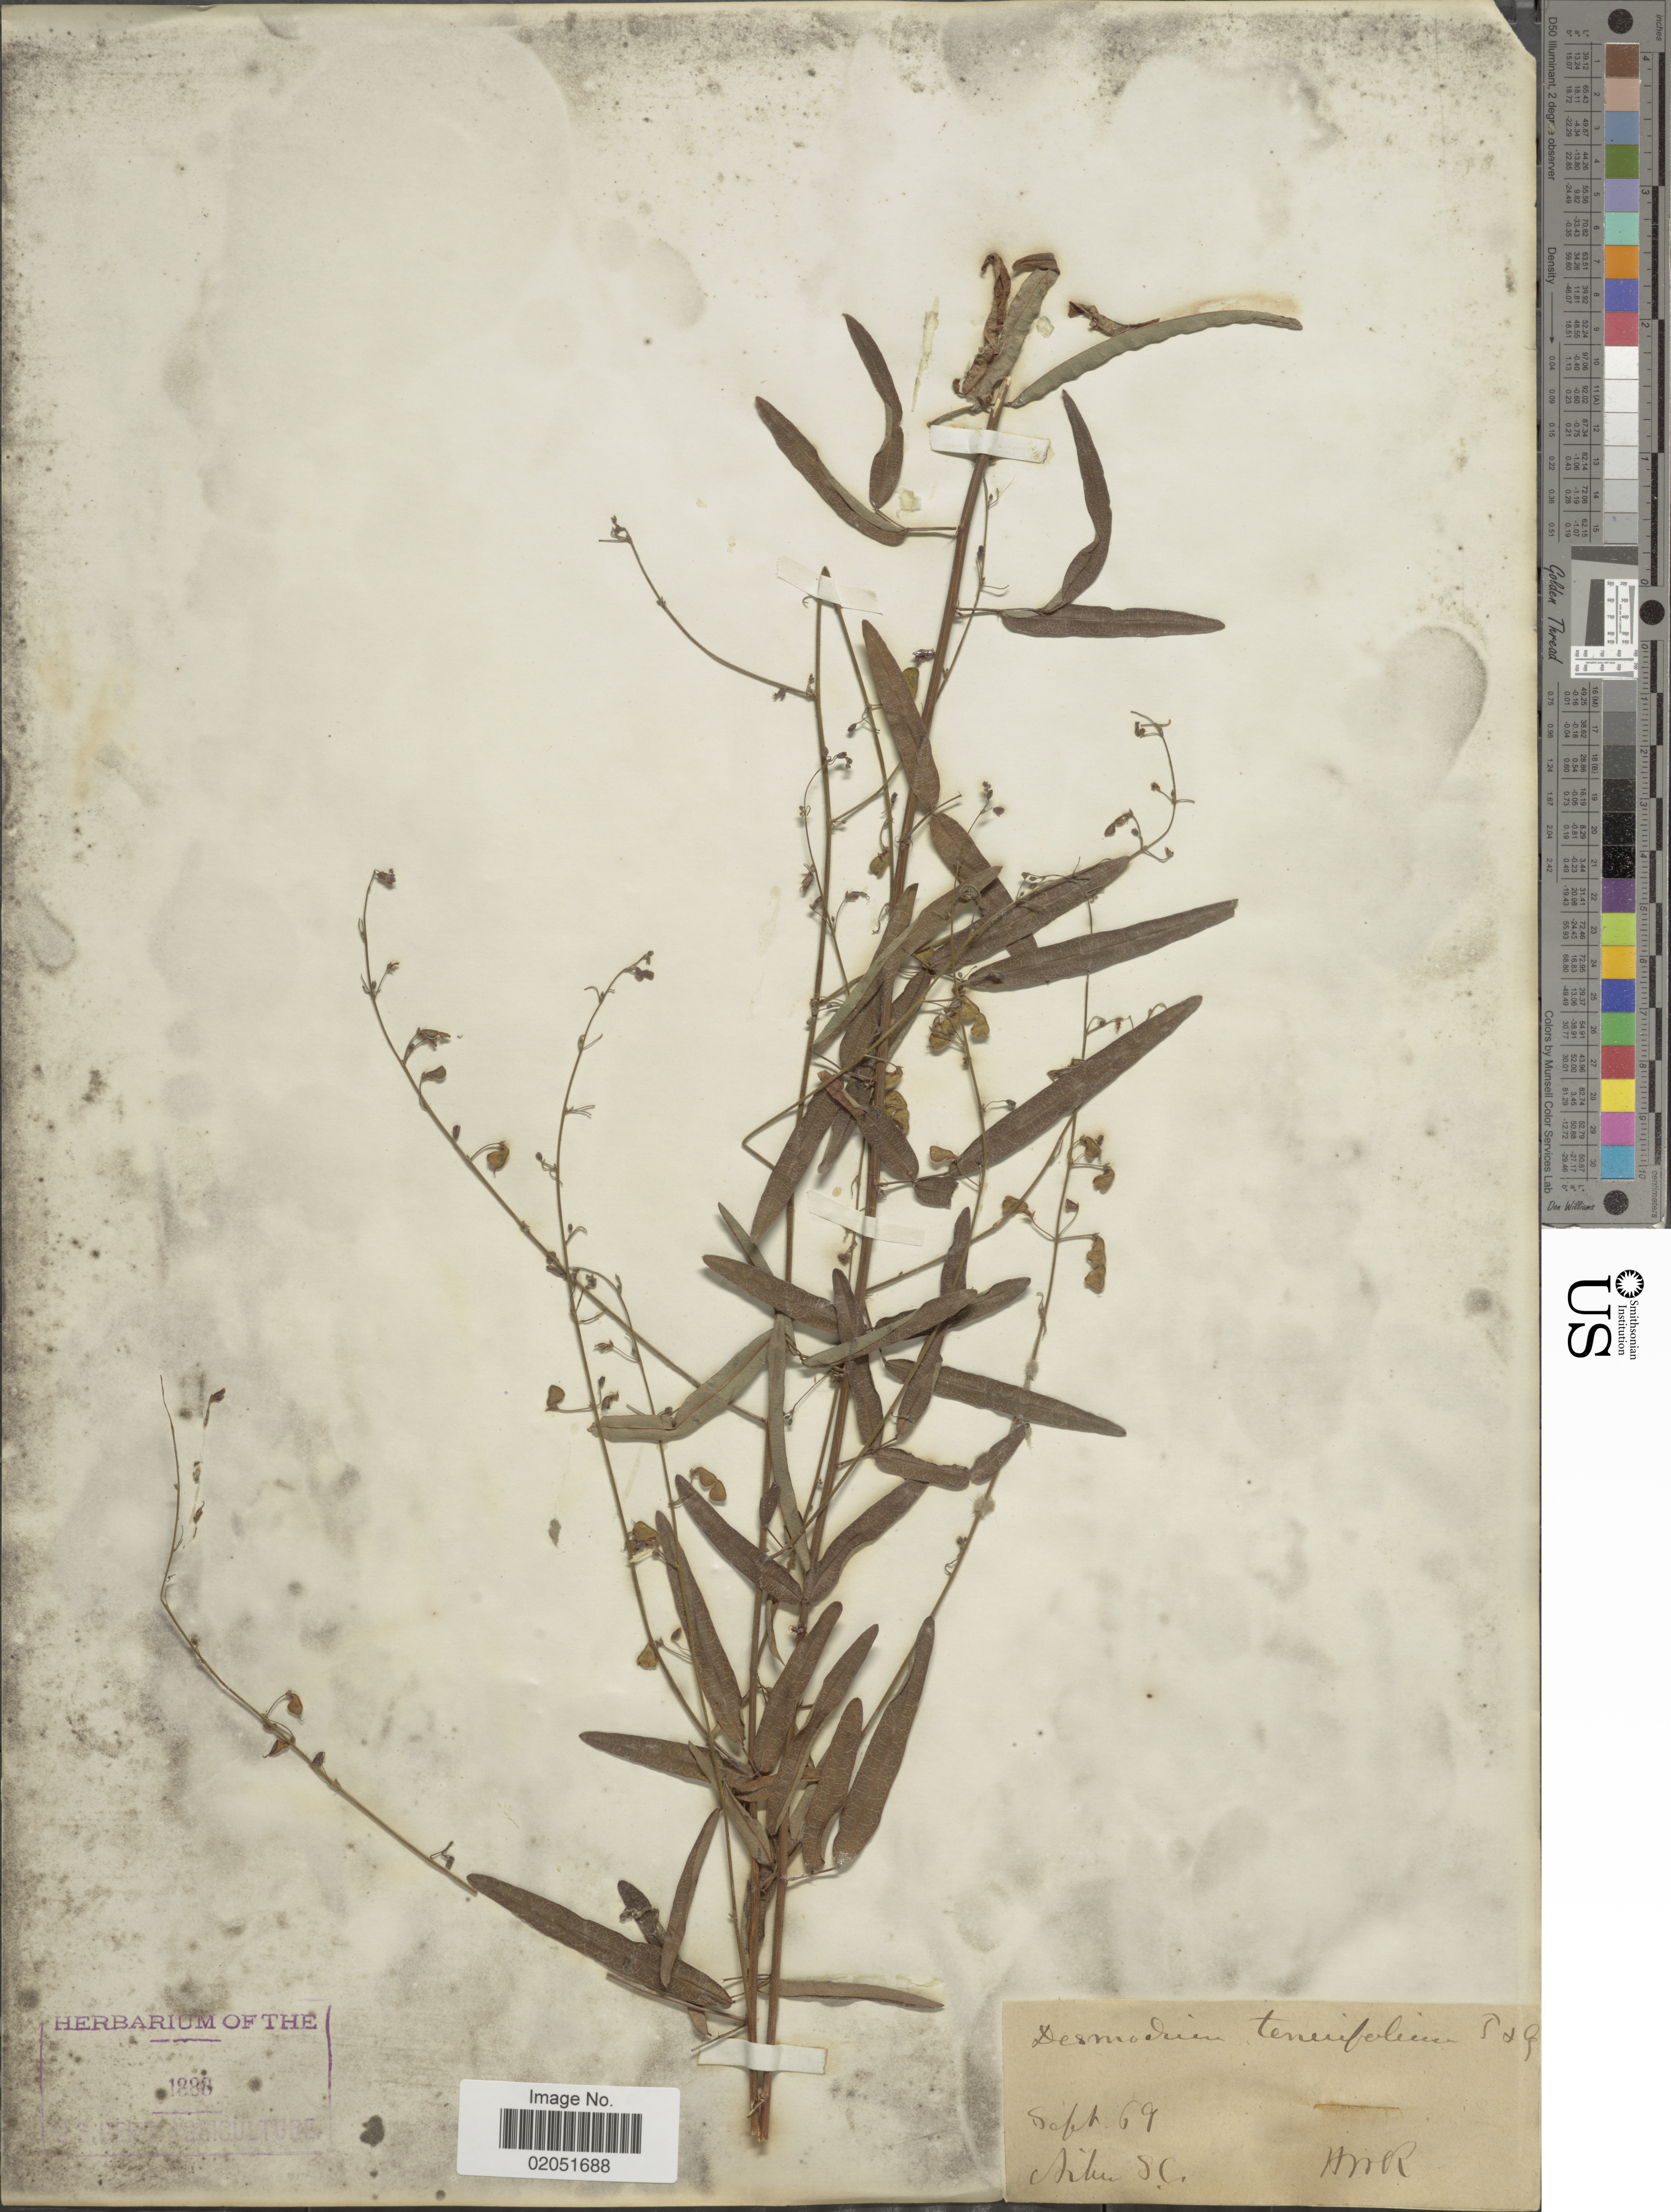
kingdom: Plantae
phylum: Tracheophyta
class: Magnoliopsida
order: Fabales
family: Fabaceae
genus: Desmodium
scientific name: Desmodium tenuifolium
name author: Torr. & A. Gray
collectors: H. W. R.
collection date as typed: Transcribed d/m/y: /9/69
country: United States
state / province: South Carolina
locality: Aiku, S.C.